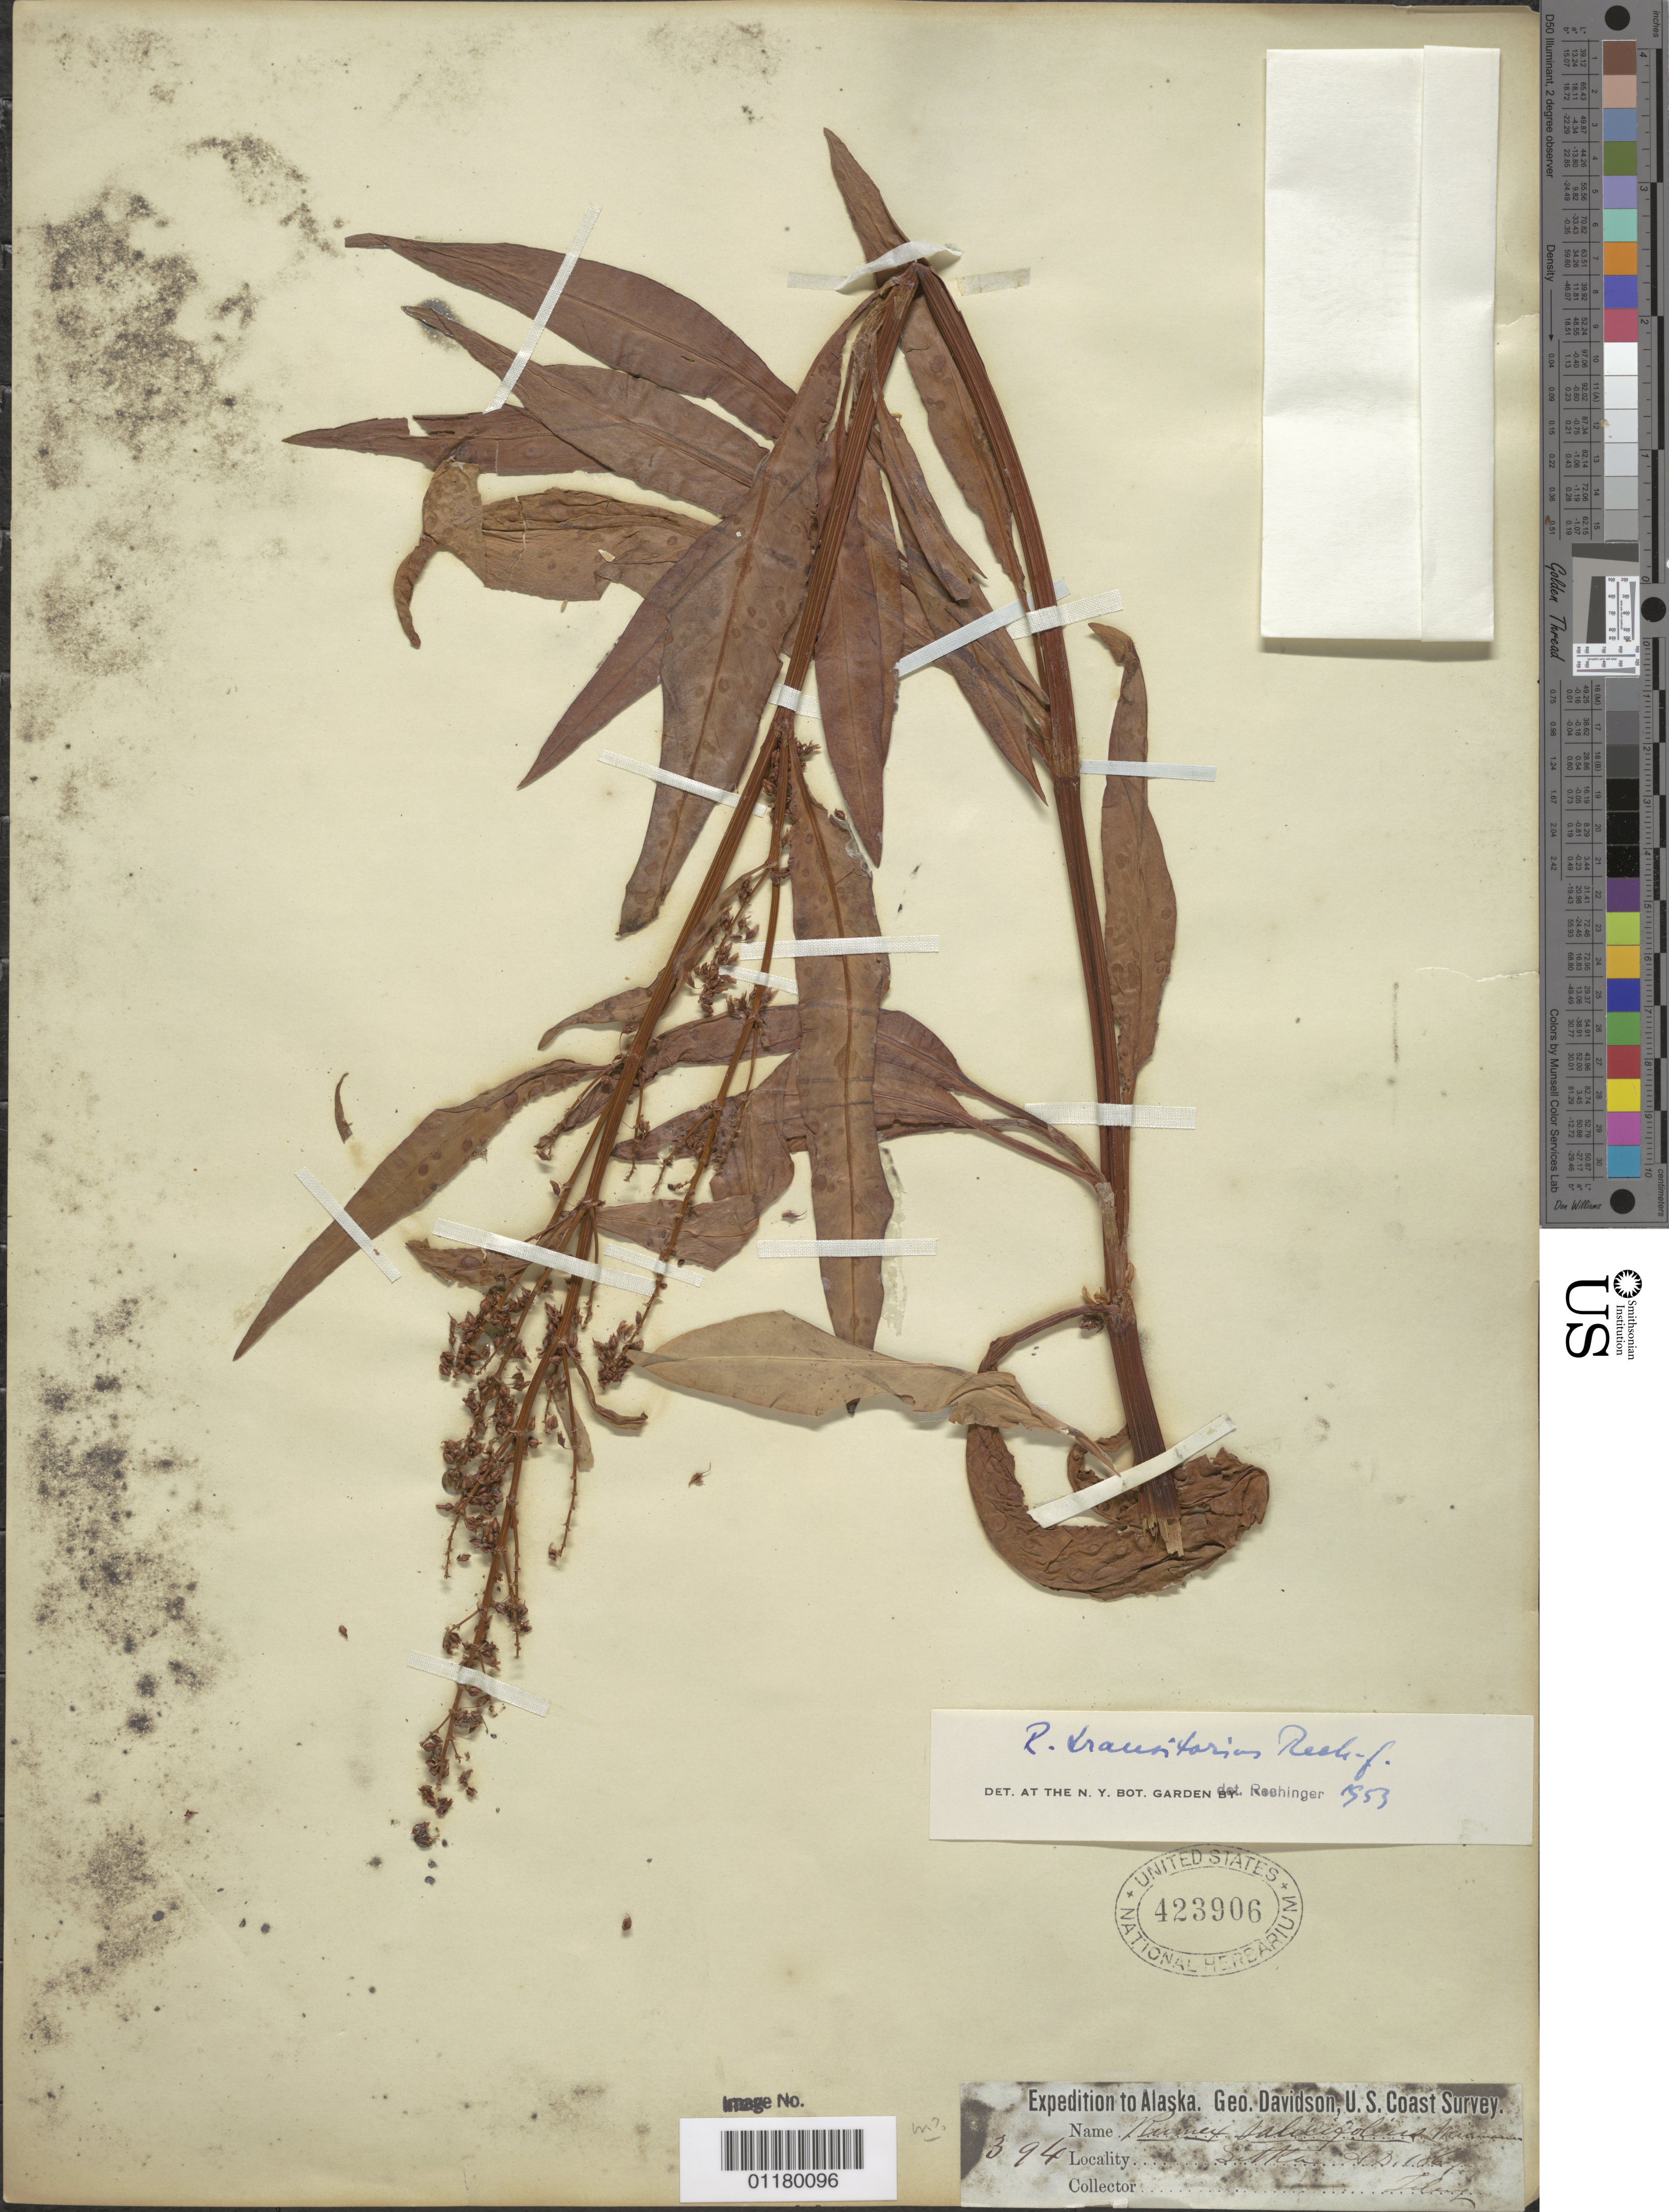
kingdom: Plantae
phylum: Tracheophyta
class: Magnoliopsida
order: Caryophyllales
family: Polygonaceae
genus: Rumex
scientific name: Rumex transitorius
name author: Rech. f.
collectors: H .S. T. Tiling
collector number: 394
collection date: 1867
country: United States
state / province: Alaska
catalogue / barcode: US 423906